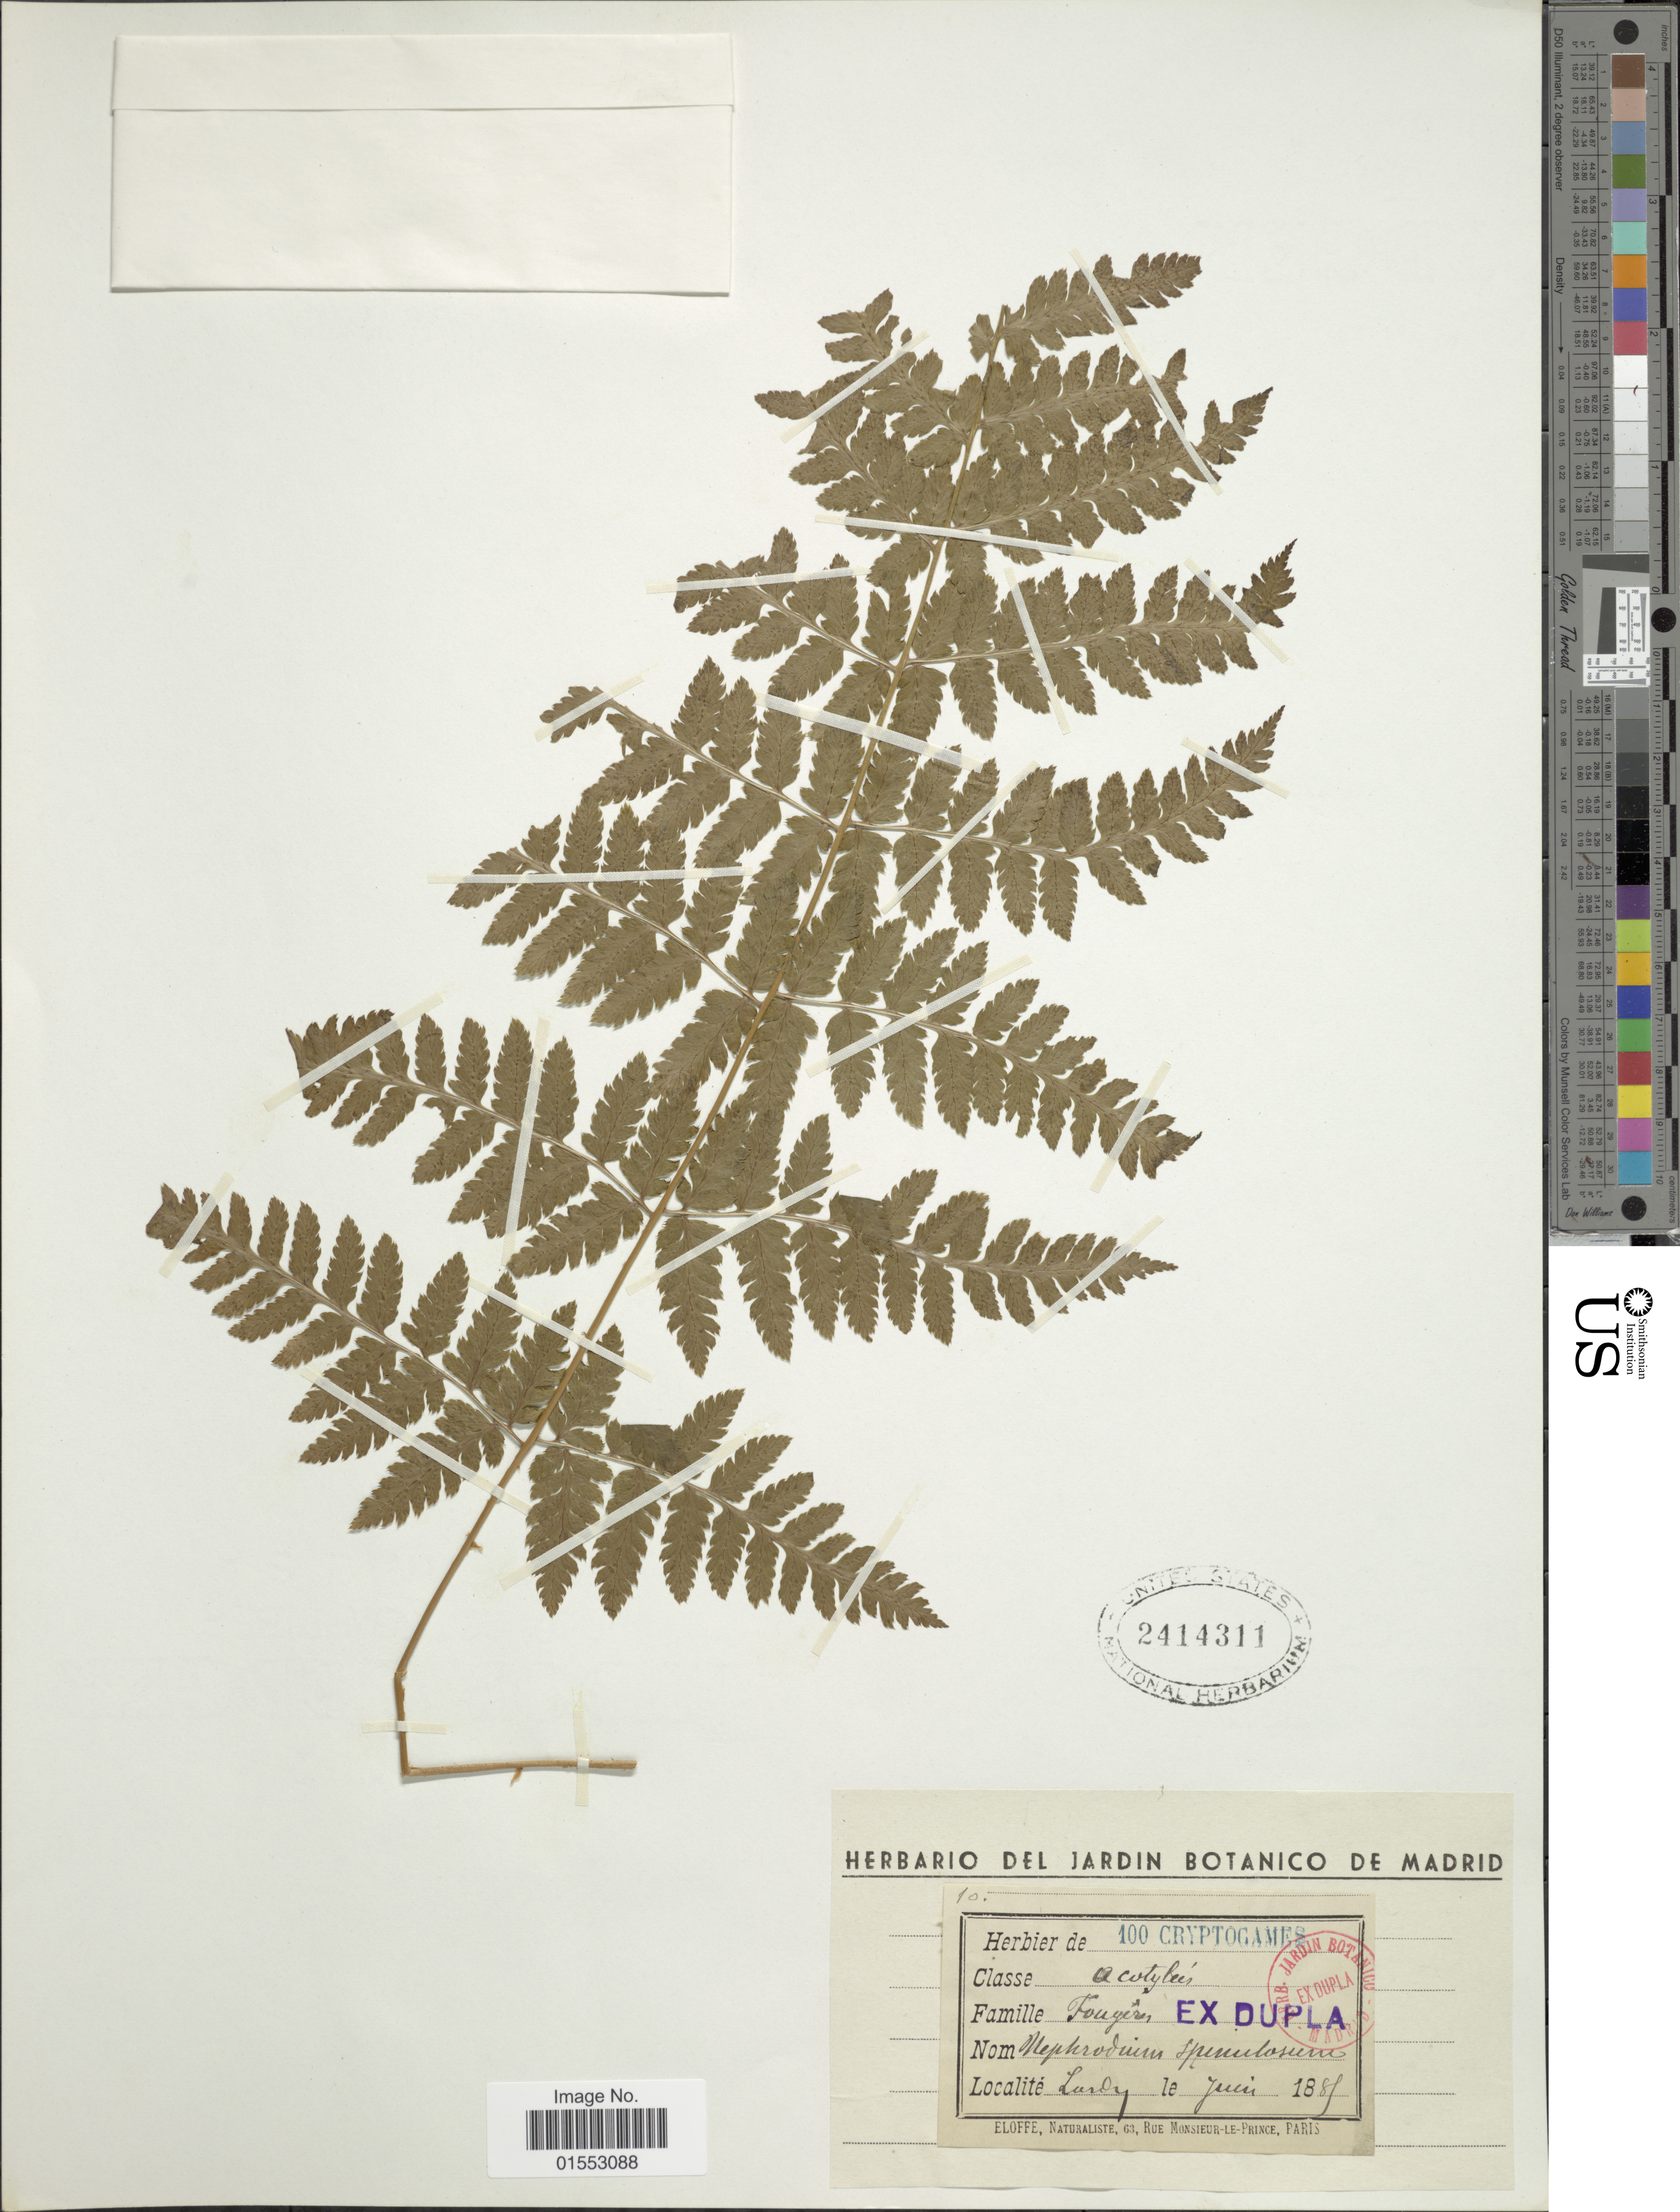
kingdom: Plantae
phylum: Tracheophyta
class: Polypodiopsida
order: Polypodiales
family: Dryopteridaceae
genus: Dryopteris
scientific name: Dryopteris carthusiana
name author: (Villars) H.P. Fuchs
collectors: Eloffe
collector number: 100?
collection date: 1887-06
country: France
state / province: Île-de-France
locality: Lurdy [interpreted]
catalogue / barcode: US 2414311